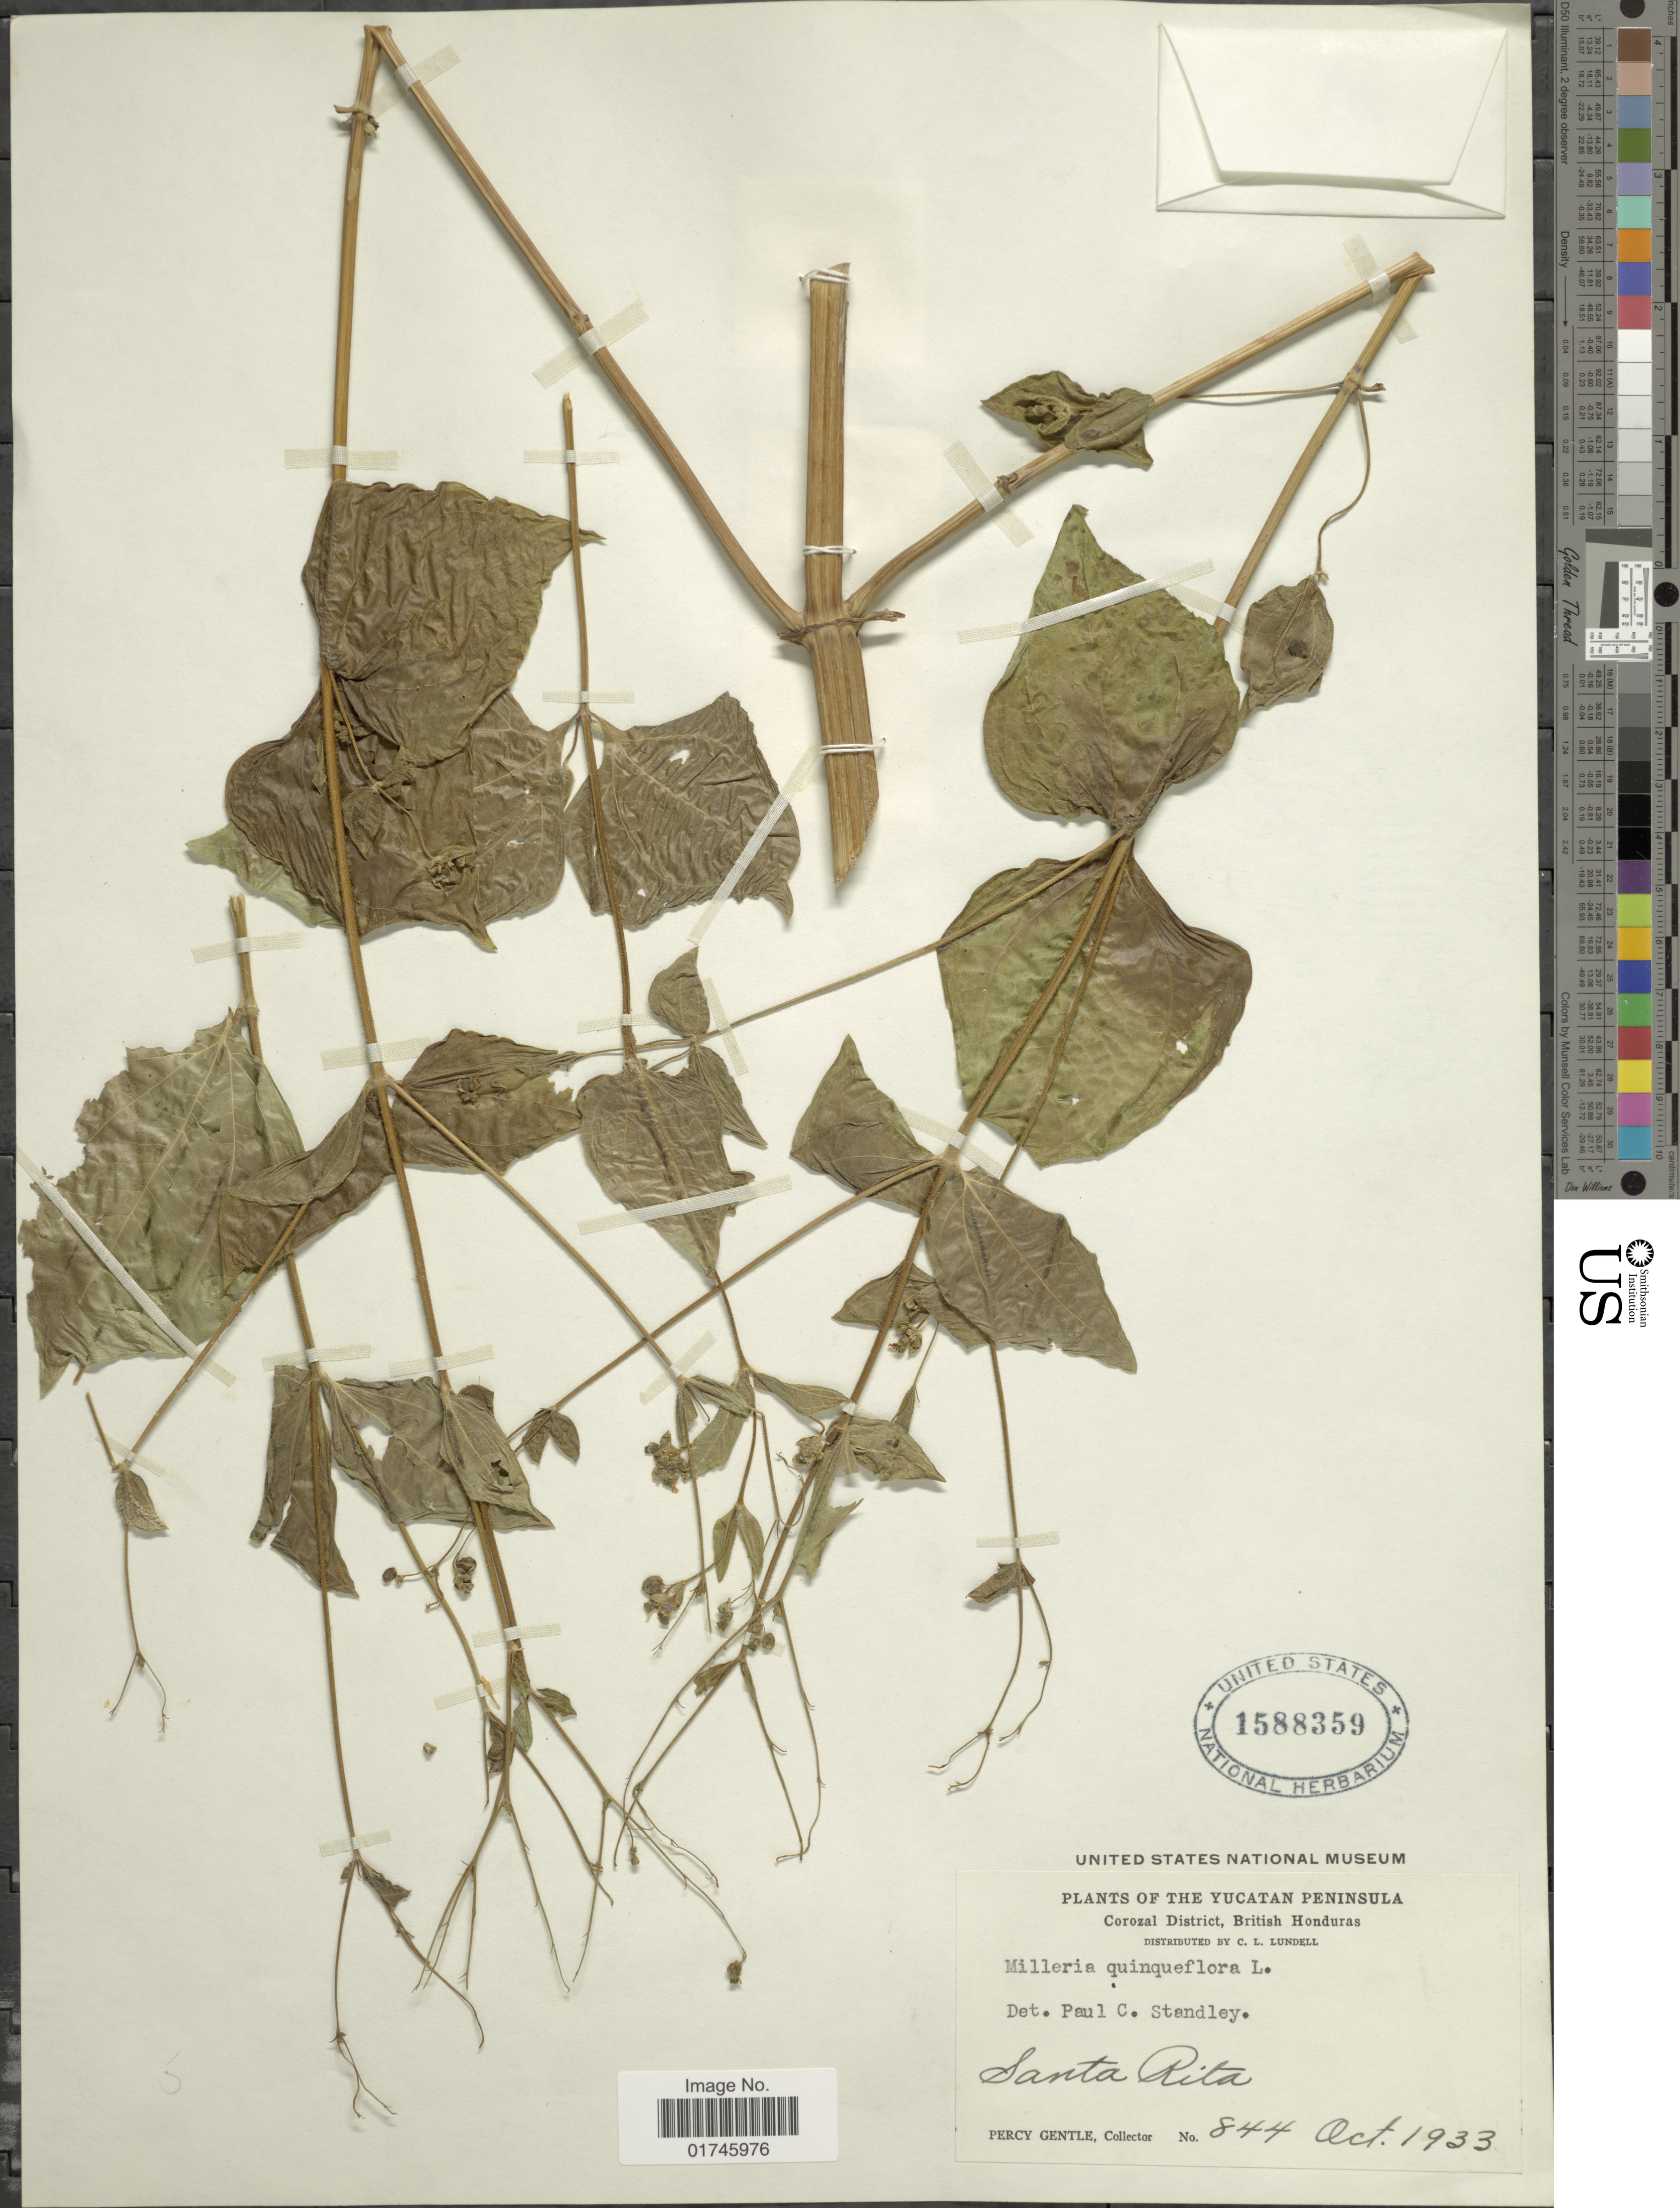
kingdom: Plantae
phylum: Tracheophyta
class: Magnoliopsida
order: Asterales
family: Asteraceae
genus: Milleria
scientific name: Milleria quinqueflora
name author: L.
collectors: P. H. Gentle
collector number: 844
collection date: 1933-10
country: Belize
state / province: Corozal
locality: Corazal District, British Honduras. Santa Rita.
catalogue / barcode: US 1588359